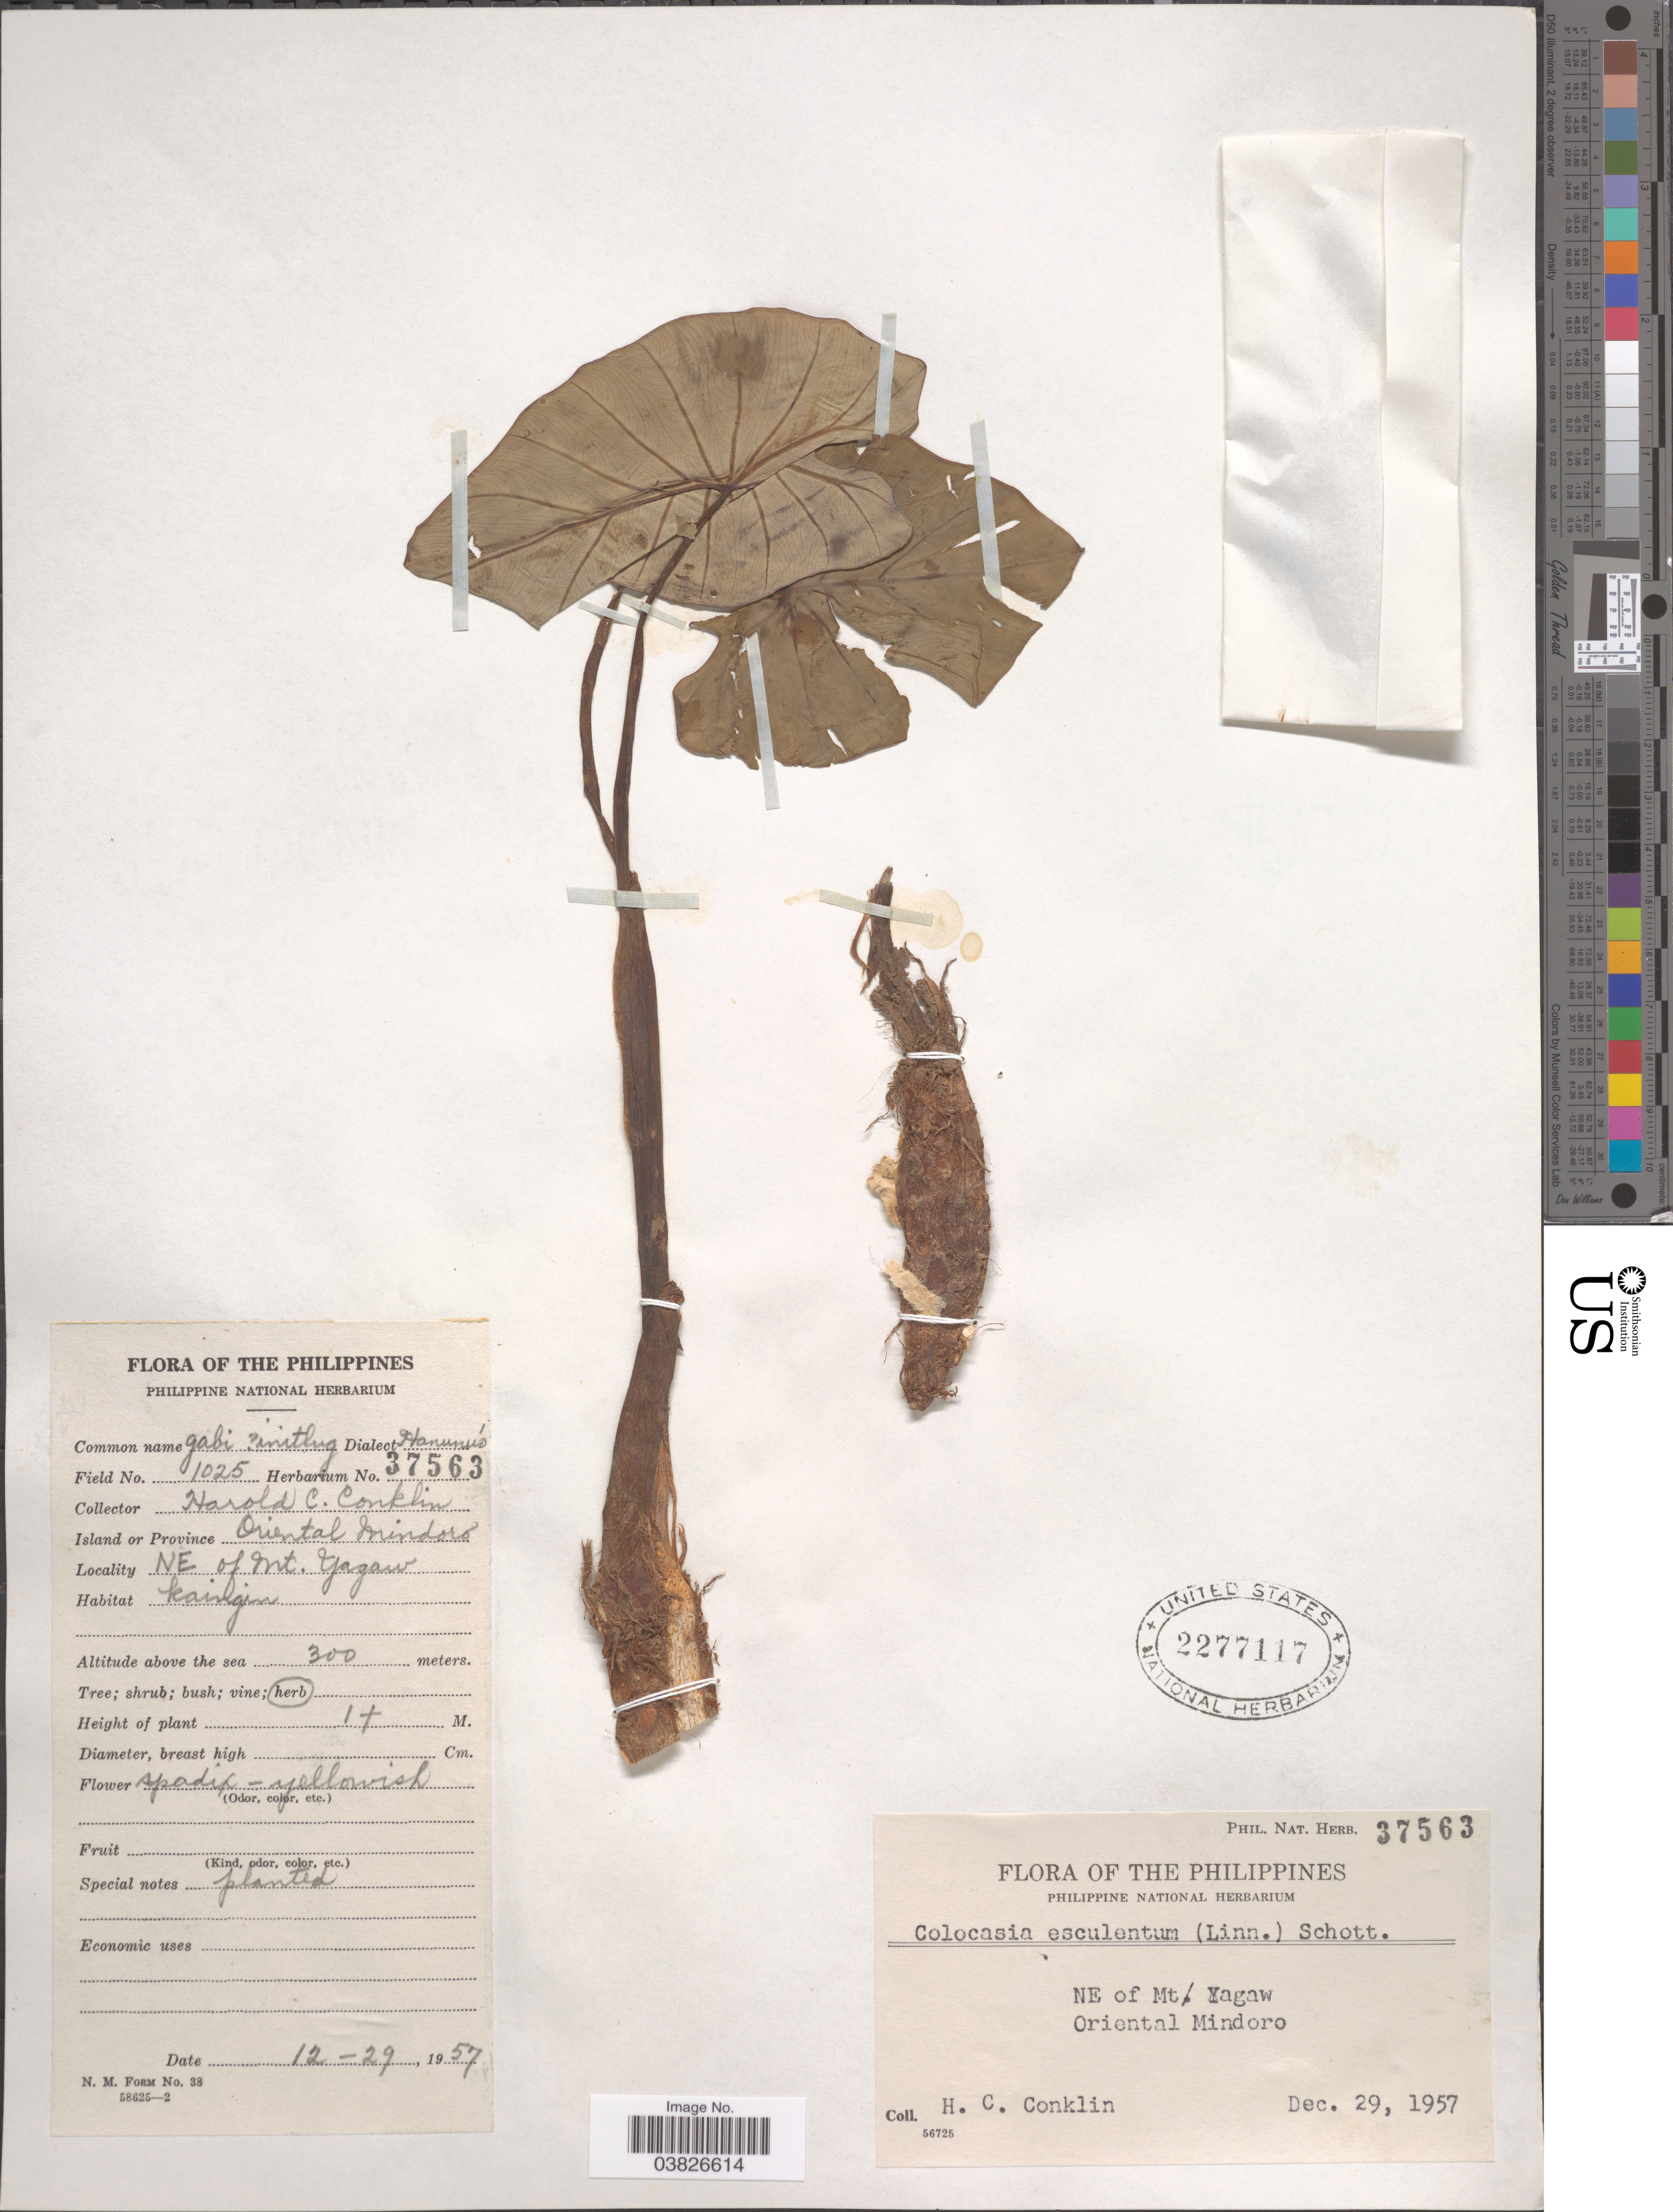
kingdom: Plantae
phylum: Tracheophyta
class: Liliopsida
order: Alismatales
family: Araceae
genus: Colocasia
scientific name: Colocasia esculenta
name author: (L.) Schott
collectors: H. Conklin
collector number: Phil. Nat. Herb. 37563/1025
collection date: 1957-12-29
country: Philippines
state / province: Mimaropa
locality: Island or Province Oriental Mindoro. NE of Mt. Yagaw.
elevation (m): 300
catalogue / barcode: US 2277117